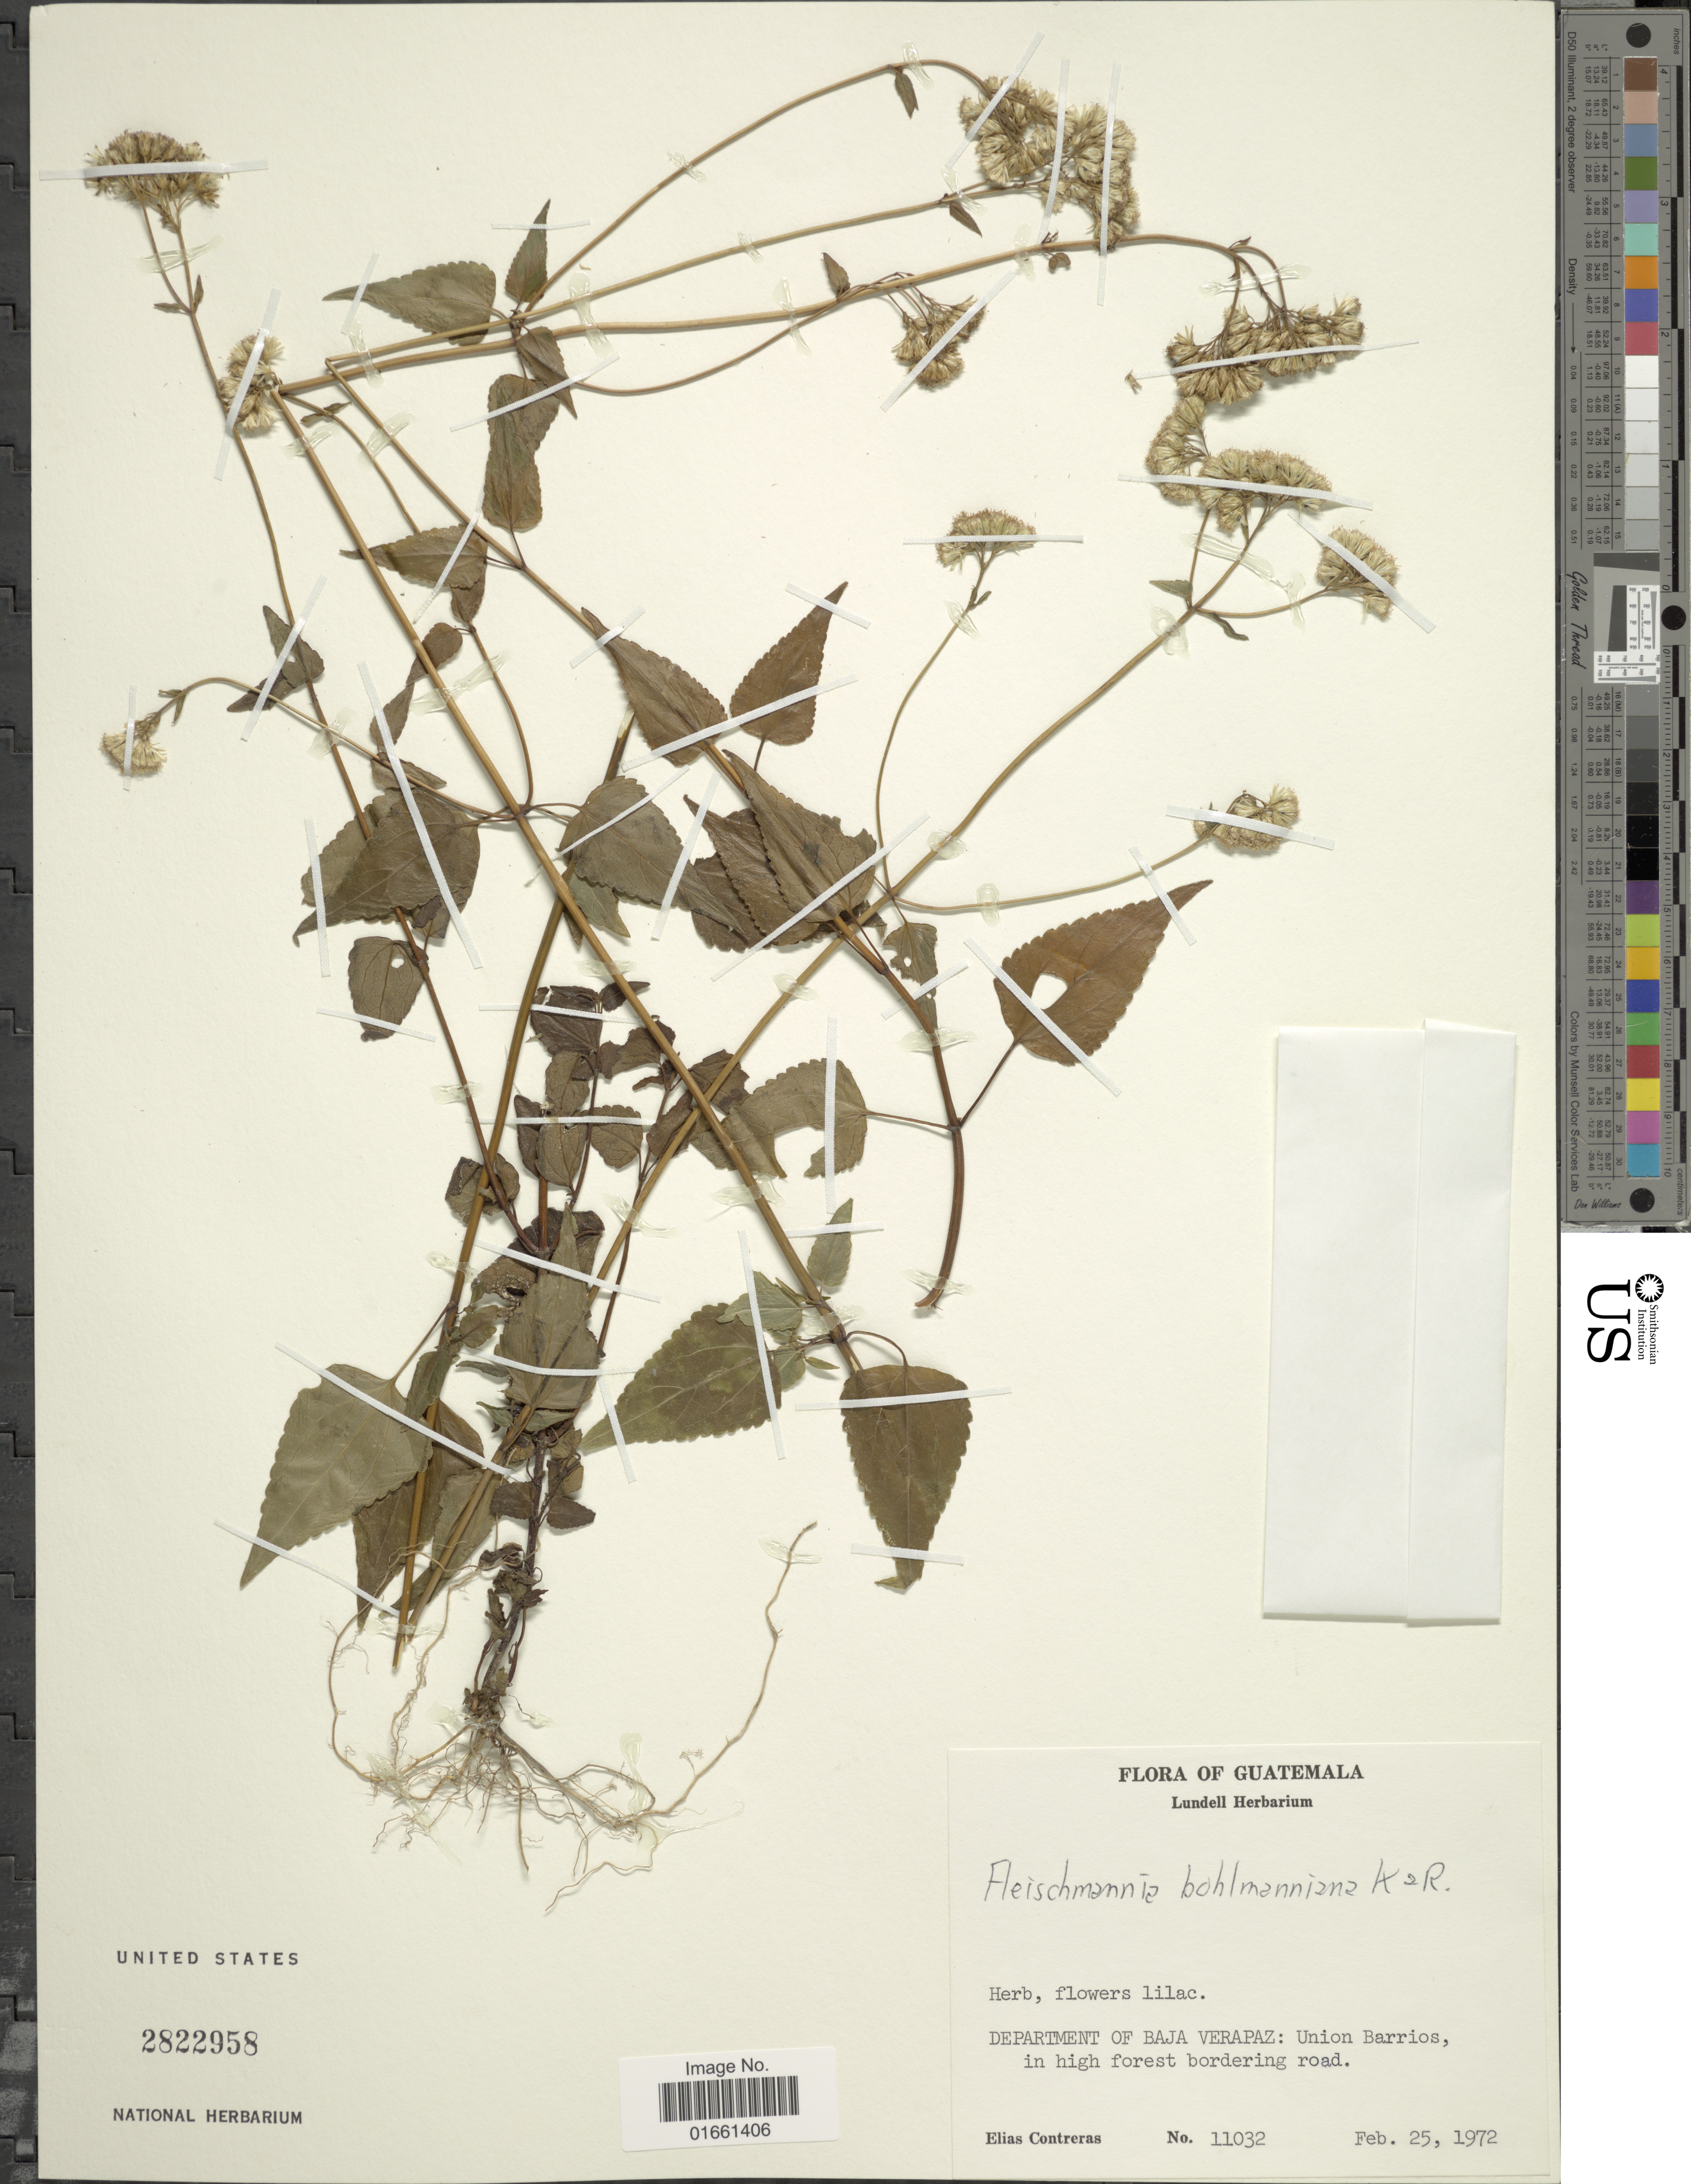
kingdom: Plantae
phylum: Tracheophyta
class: Magnoliopsida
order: Asterales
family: Asteraceae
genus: Fleischmannia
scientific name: Fleischmannia bohlmanniana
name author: R.M. King & H. Rob.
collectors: E. Contreras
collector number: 11032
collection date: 1972-02-25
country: Guatemala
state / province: Baja Verapaz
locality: Departement of Baja Verapaz: Union Barrios in high forest bordering road,.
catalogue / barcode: US 2822958